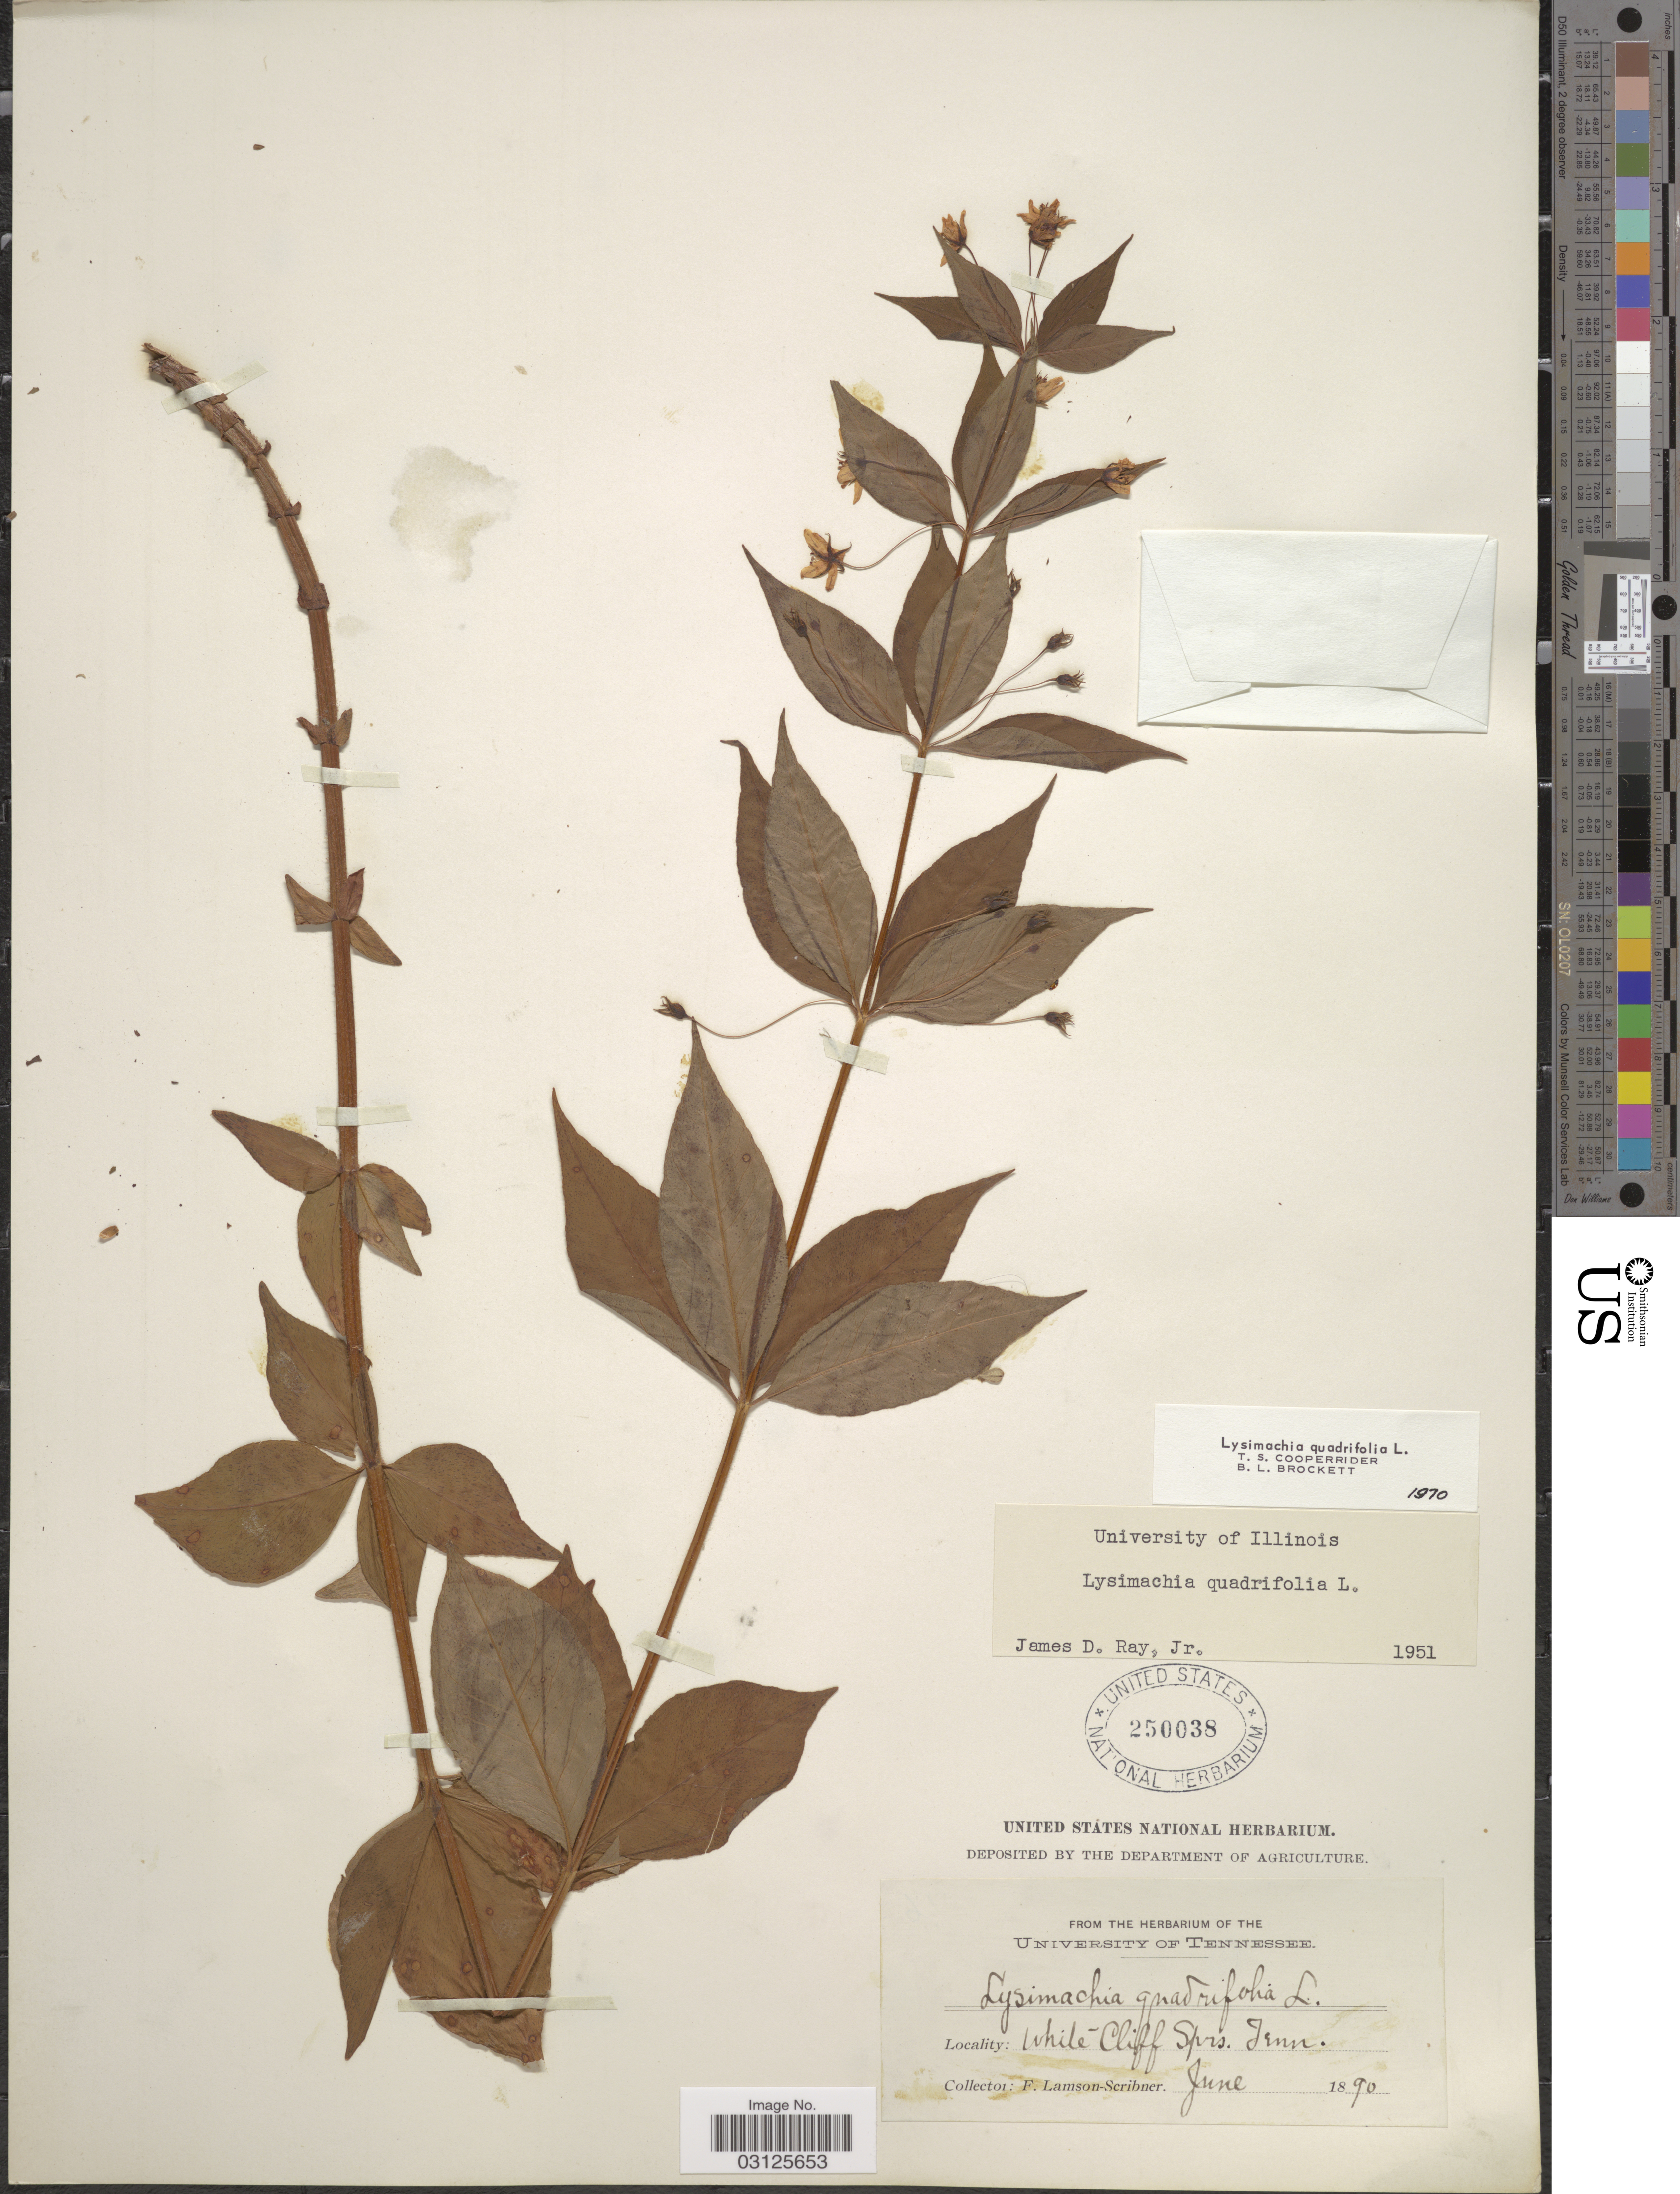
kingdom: Plantae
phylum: Tracheophyta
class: Magnoliopsida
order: Ericales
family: Primulaceae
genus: Lysimachia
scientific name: Lysimachia quadrifolia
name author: L.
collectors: F. Lamson-Scribner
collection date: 1890-06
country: United States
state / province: Tennessee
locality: White Cliff Sprs.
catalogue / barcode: US 250038